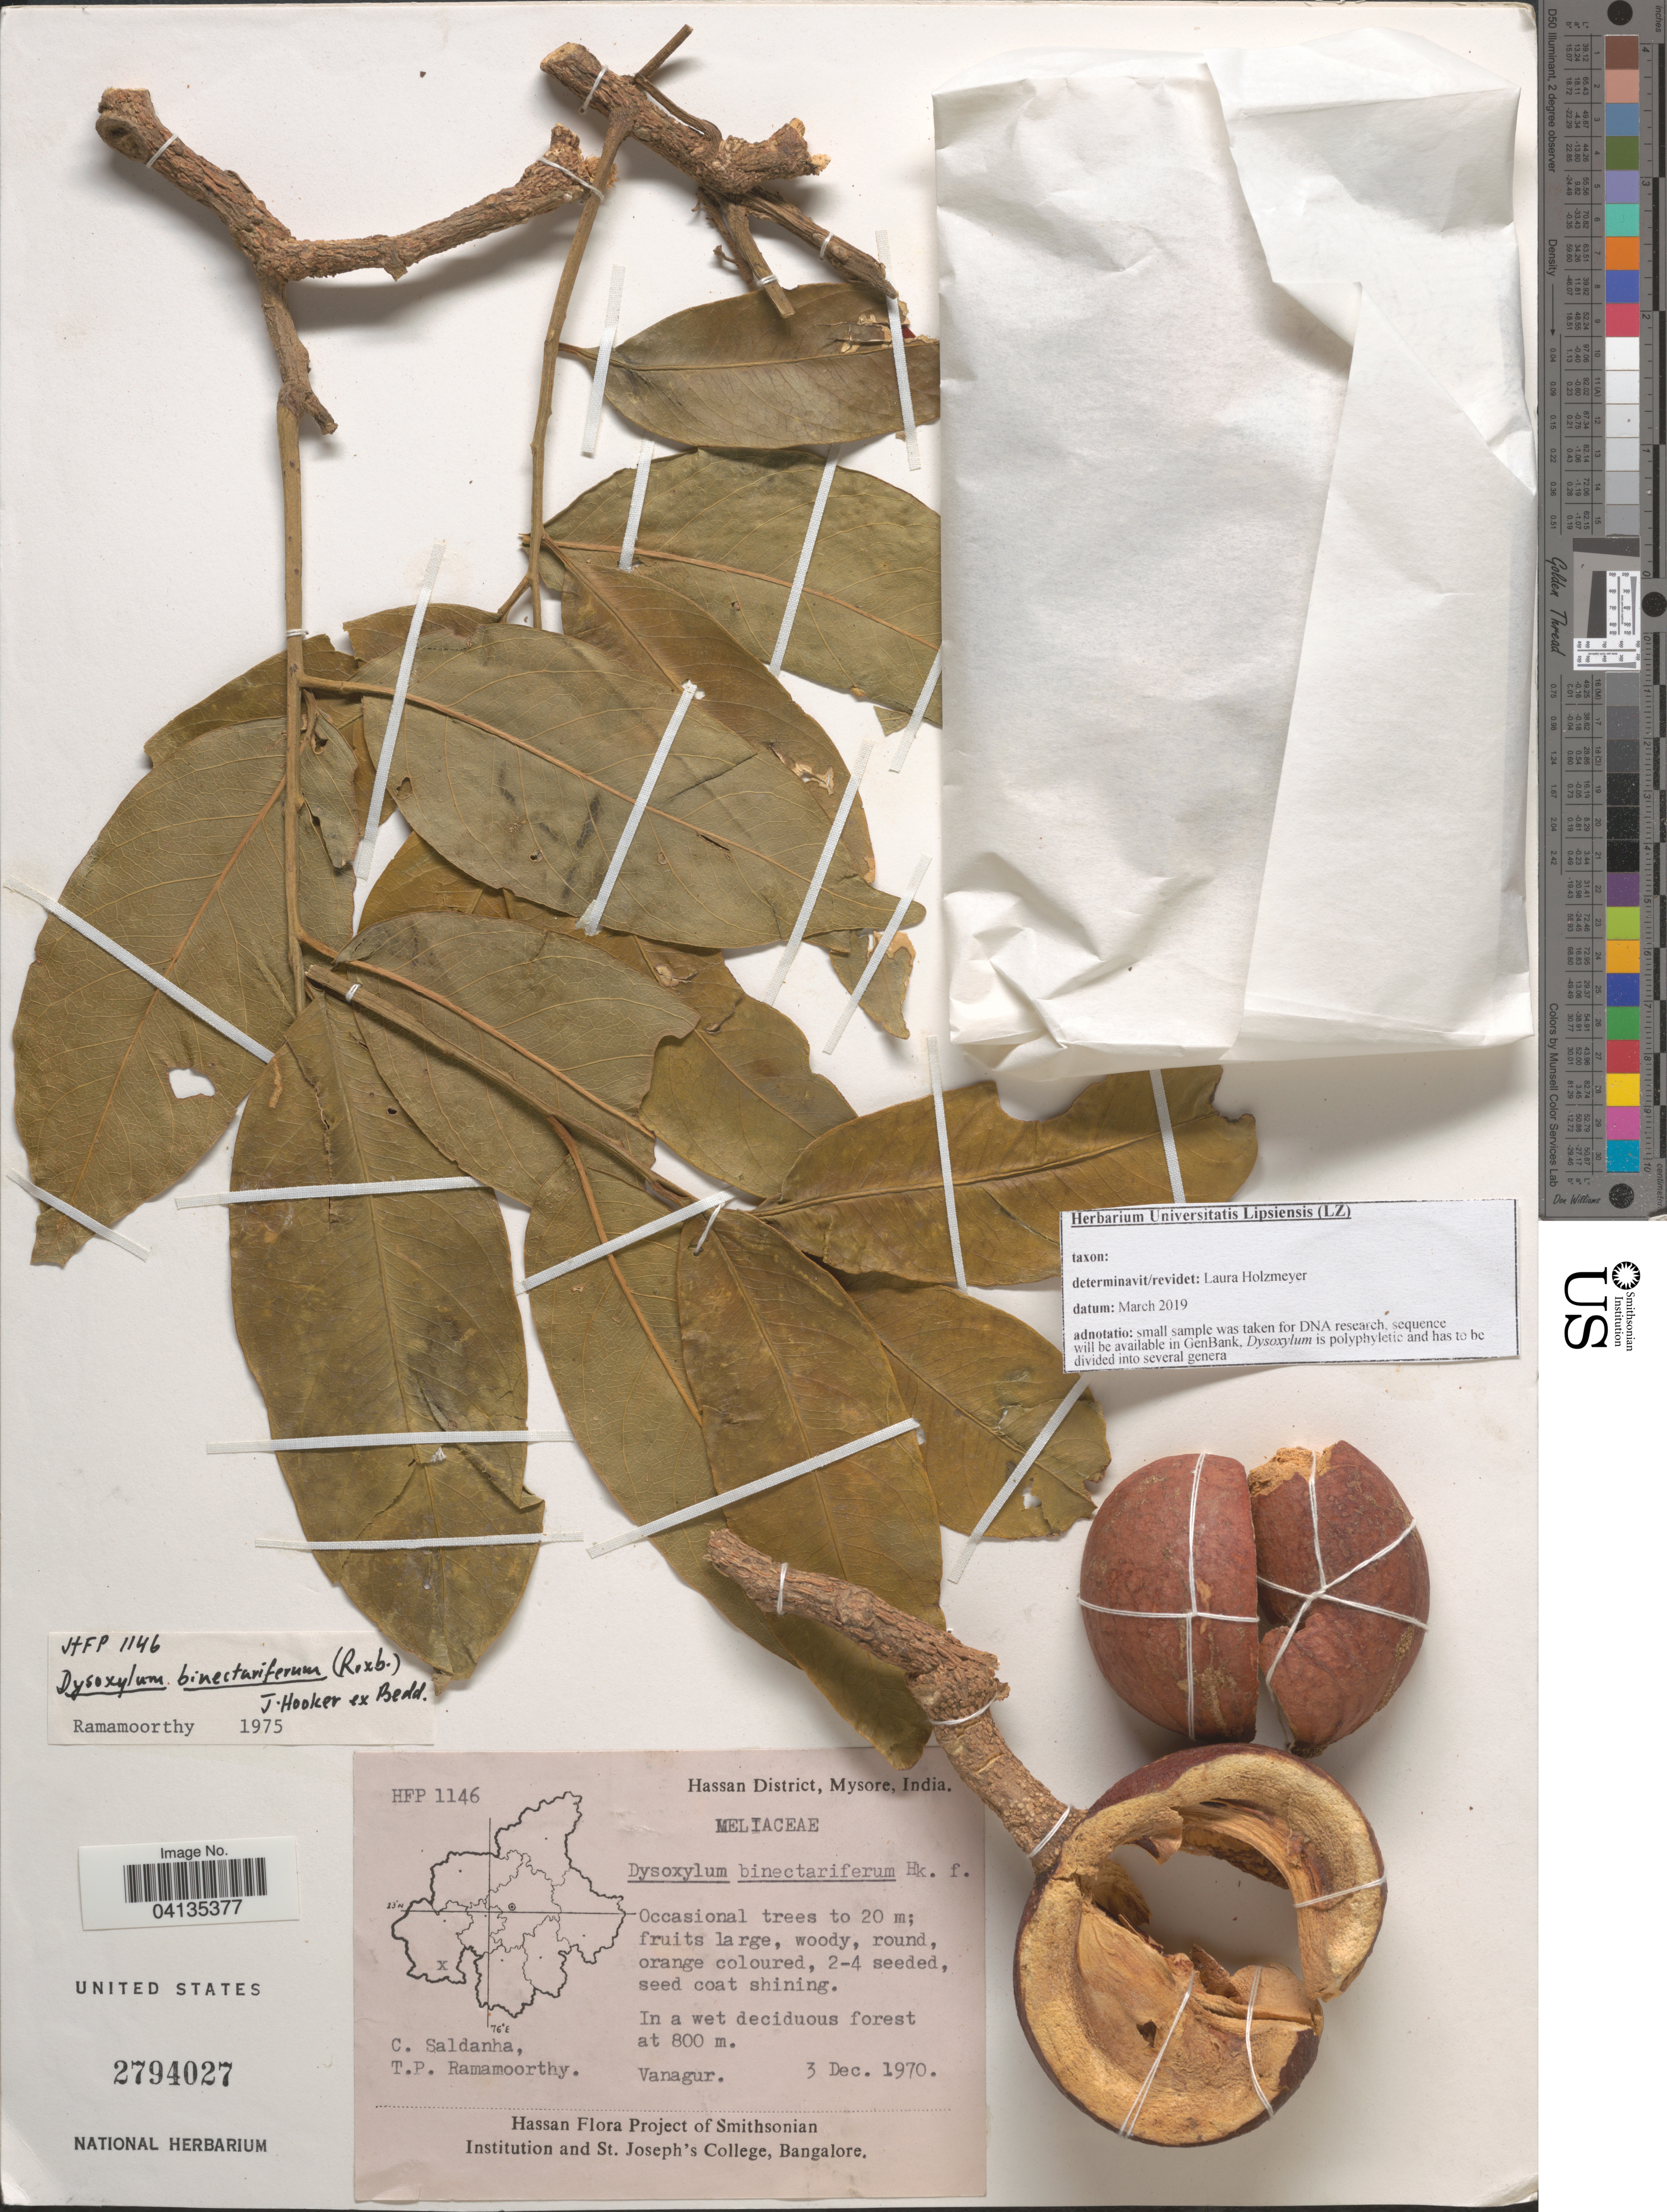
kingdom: Plantae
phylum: Tracheophyta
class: Magnoliopsida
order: Sapindales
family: Meliaceae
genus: Dysoxylum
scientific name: Dysoxylum gotadhora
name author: (Buch.-Ham.) Mabb.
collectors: C. Saldanha & T. P. Ramamoorthy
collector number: HFP1146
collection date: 1970-12-03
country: India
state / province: Karnataka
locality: Hassan District, Mysore. Vanagur.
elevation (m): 800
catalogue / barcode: US 2794027